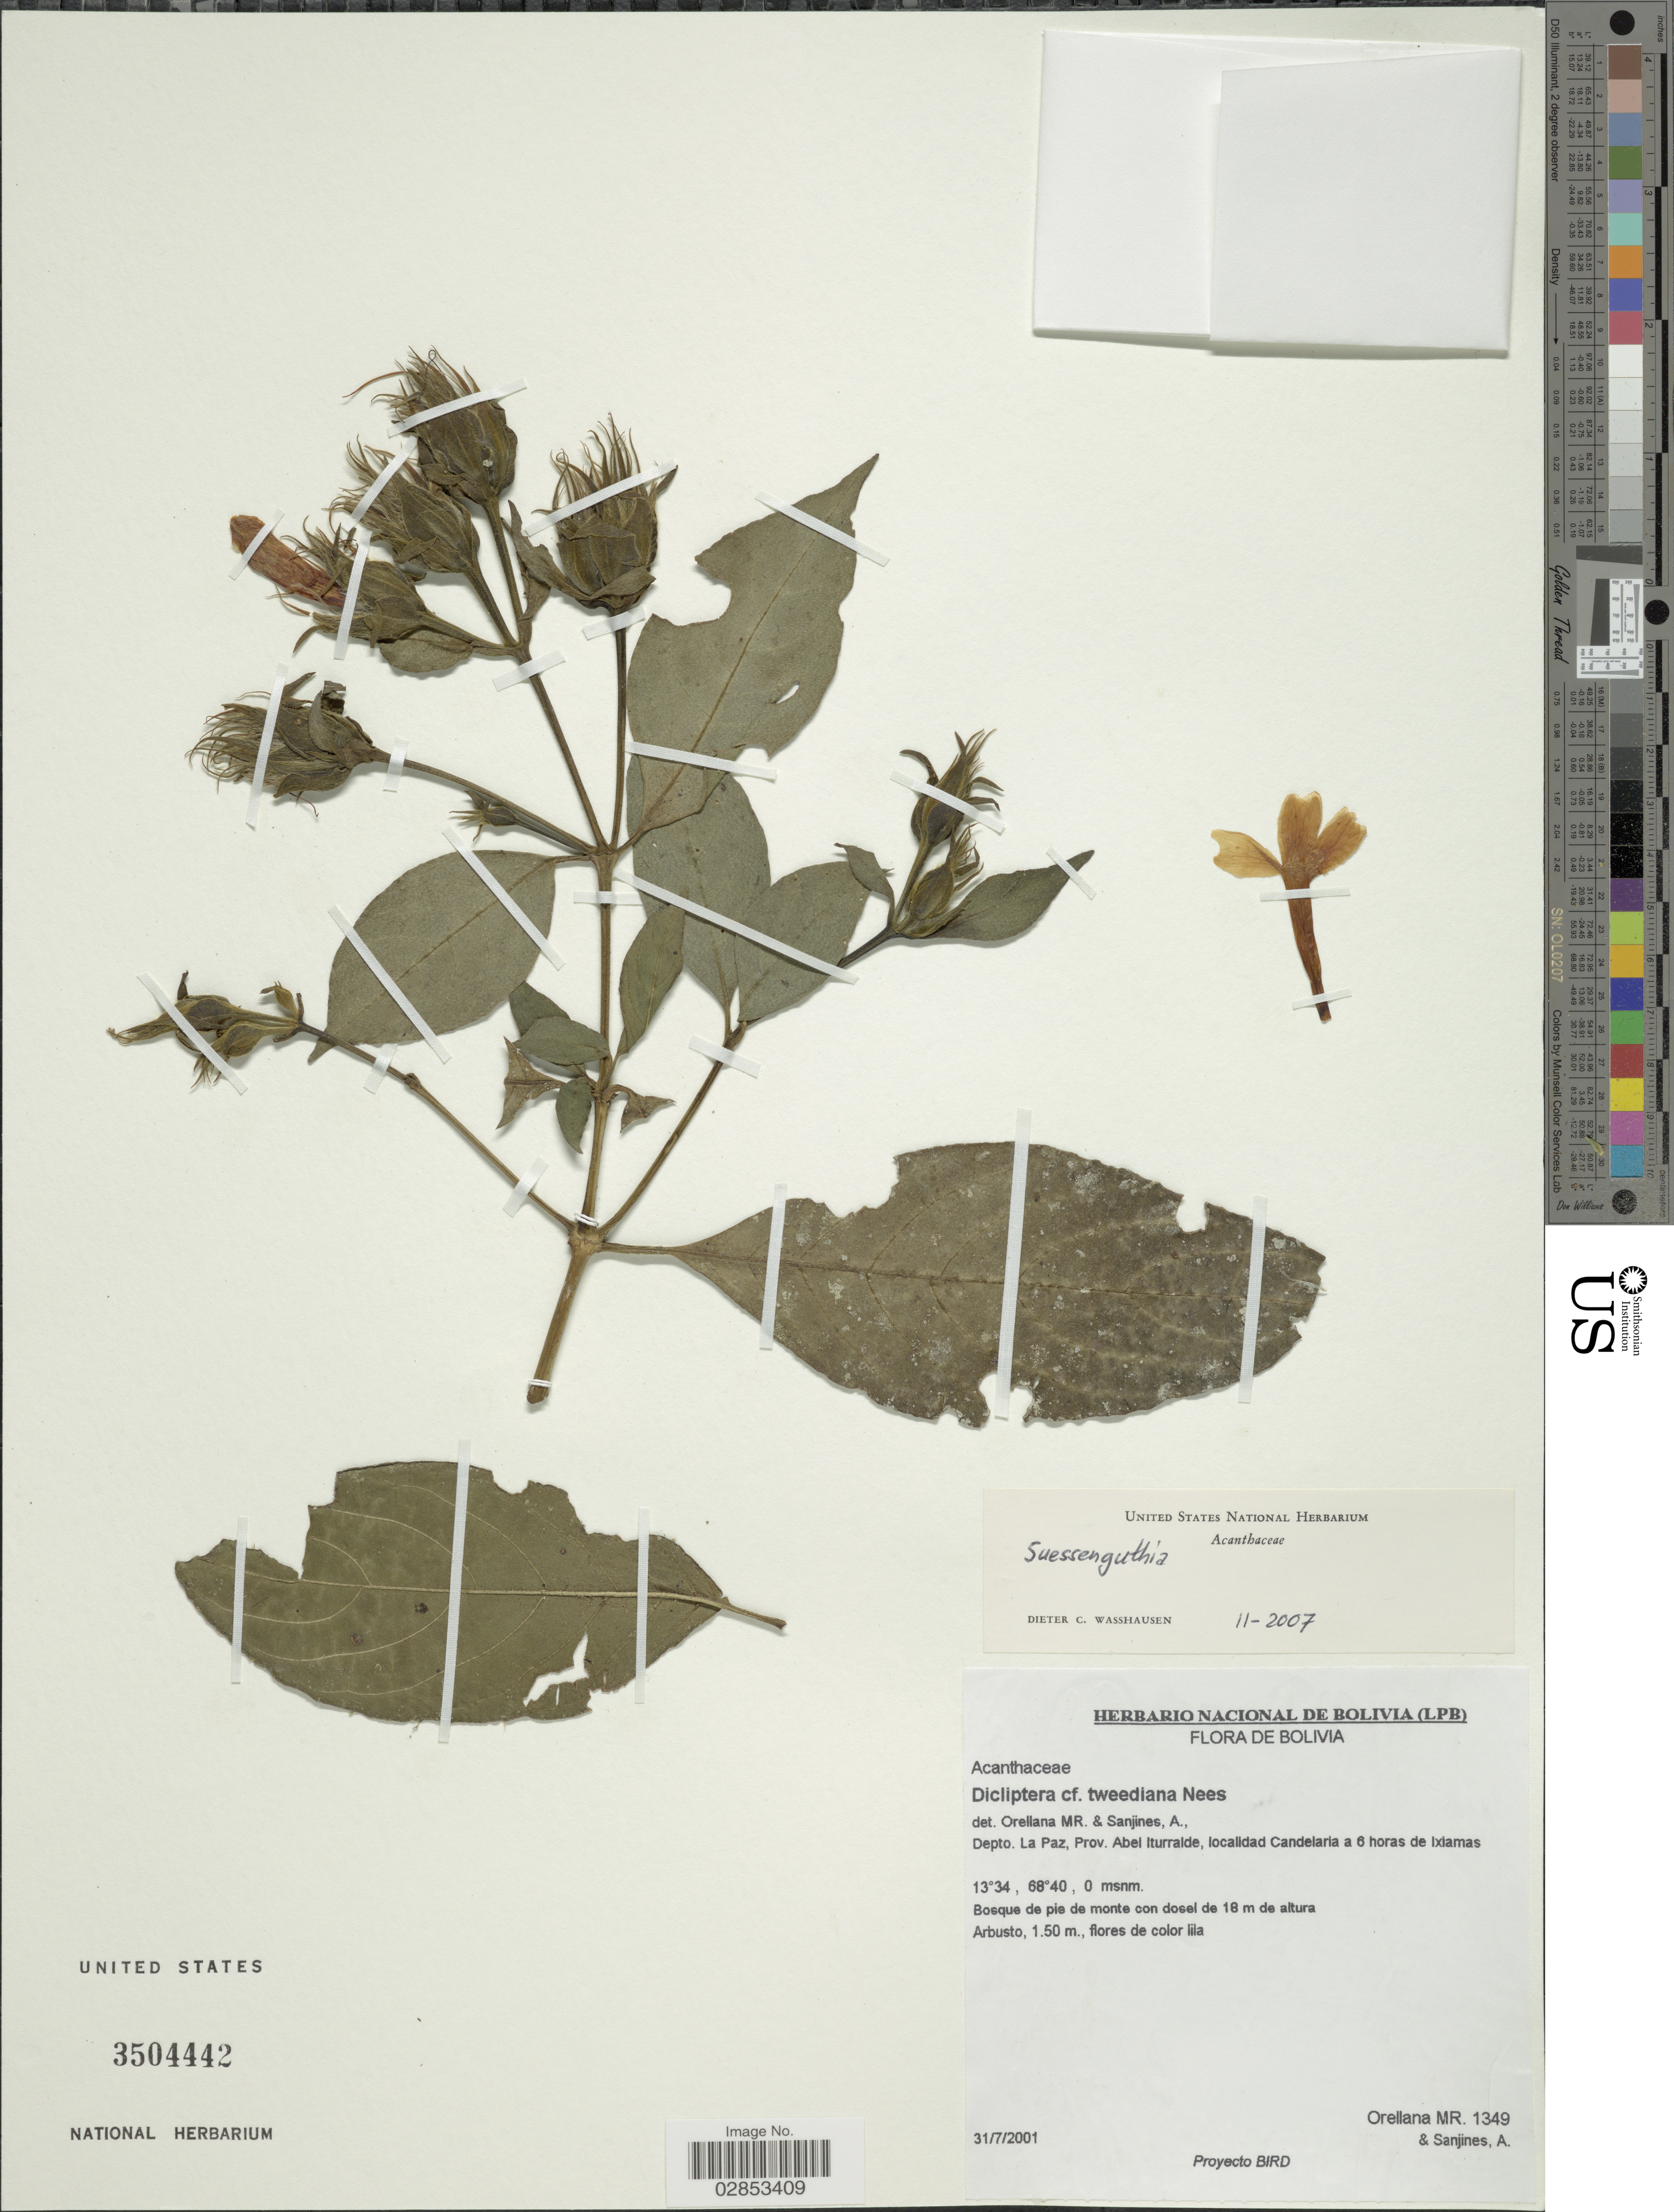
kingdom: Plantae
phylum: Tracheophyta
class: Magnoliopsida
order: Lamiales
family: Acanthaceae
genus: Suessenguthia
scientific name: Suessenguthia multisetosa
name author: (Rusby) Wassh. & J.R.I. Wood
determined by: Azevedo, Igor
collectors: M. Orellana & A. Sanjines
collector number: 1349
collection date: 2001-07-31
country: Bolivia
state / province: La Paz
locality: Depto. La Paz, Prov. Abel Iturralde, localidad Candelaria a 6 horas de Ixiamas.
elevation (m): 0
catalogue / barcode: US 3504442